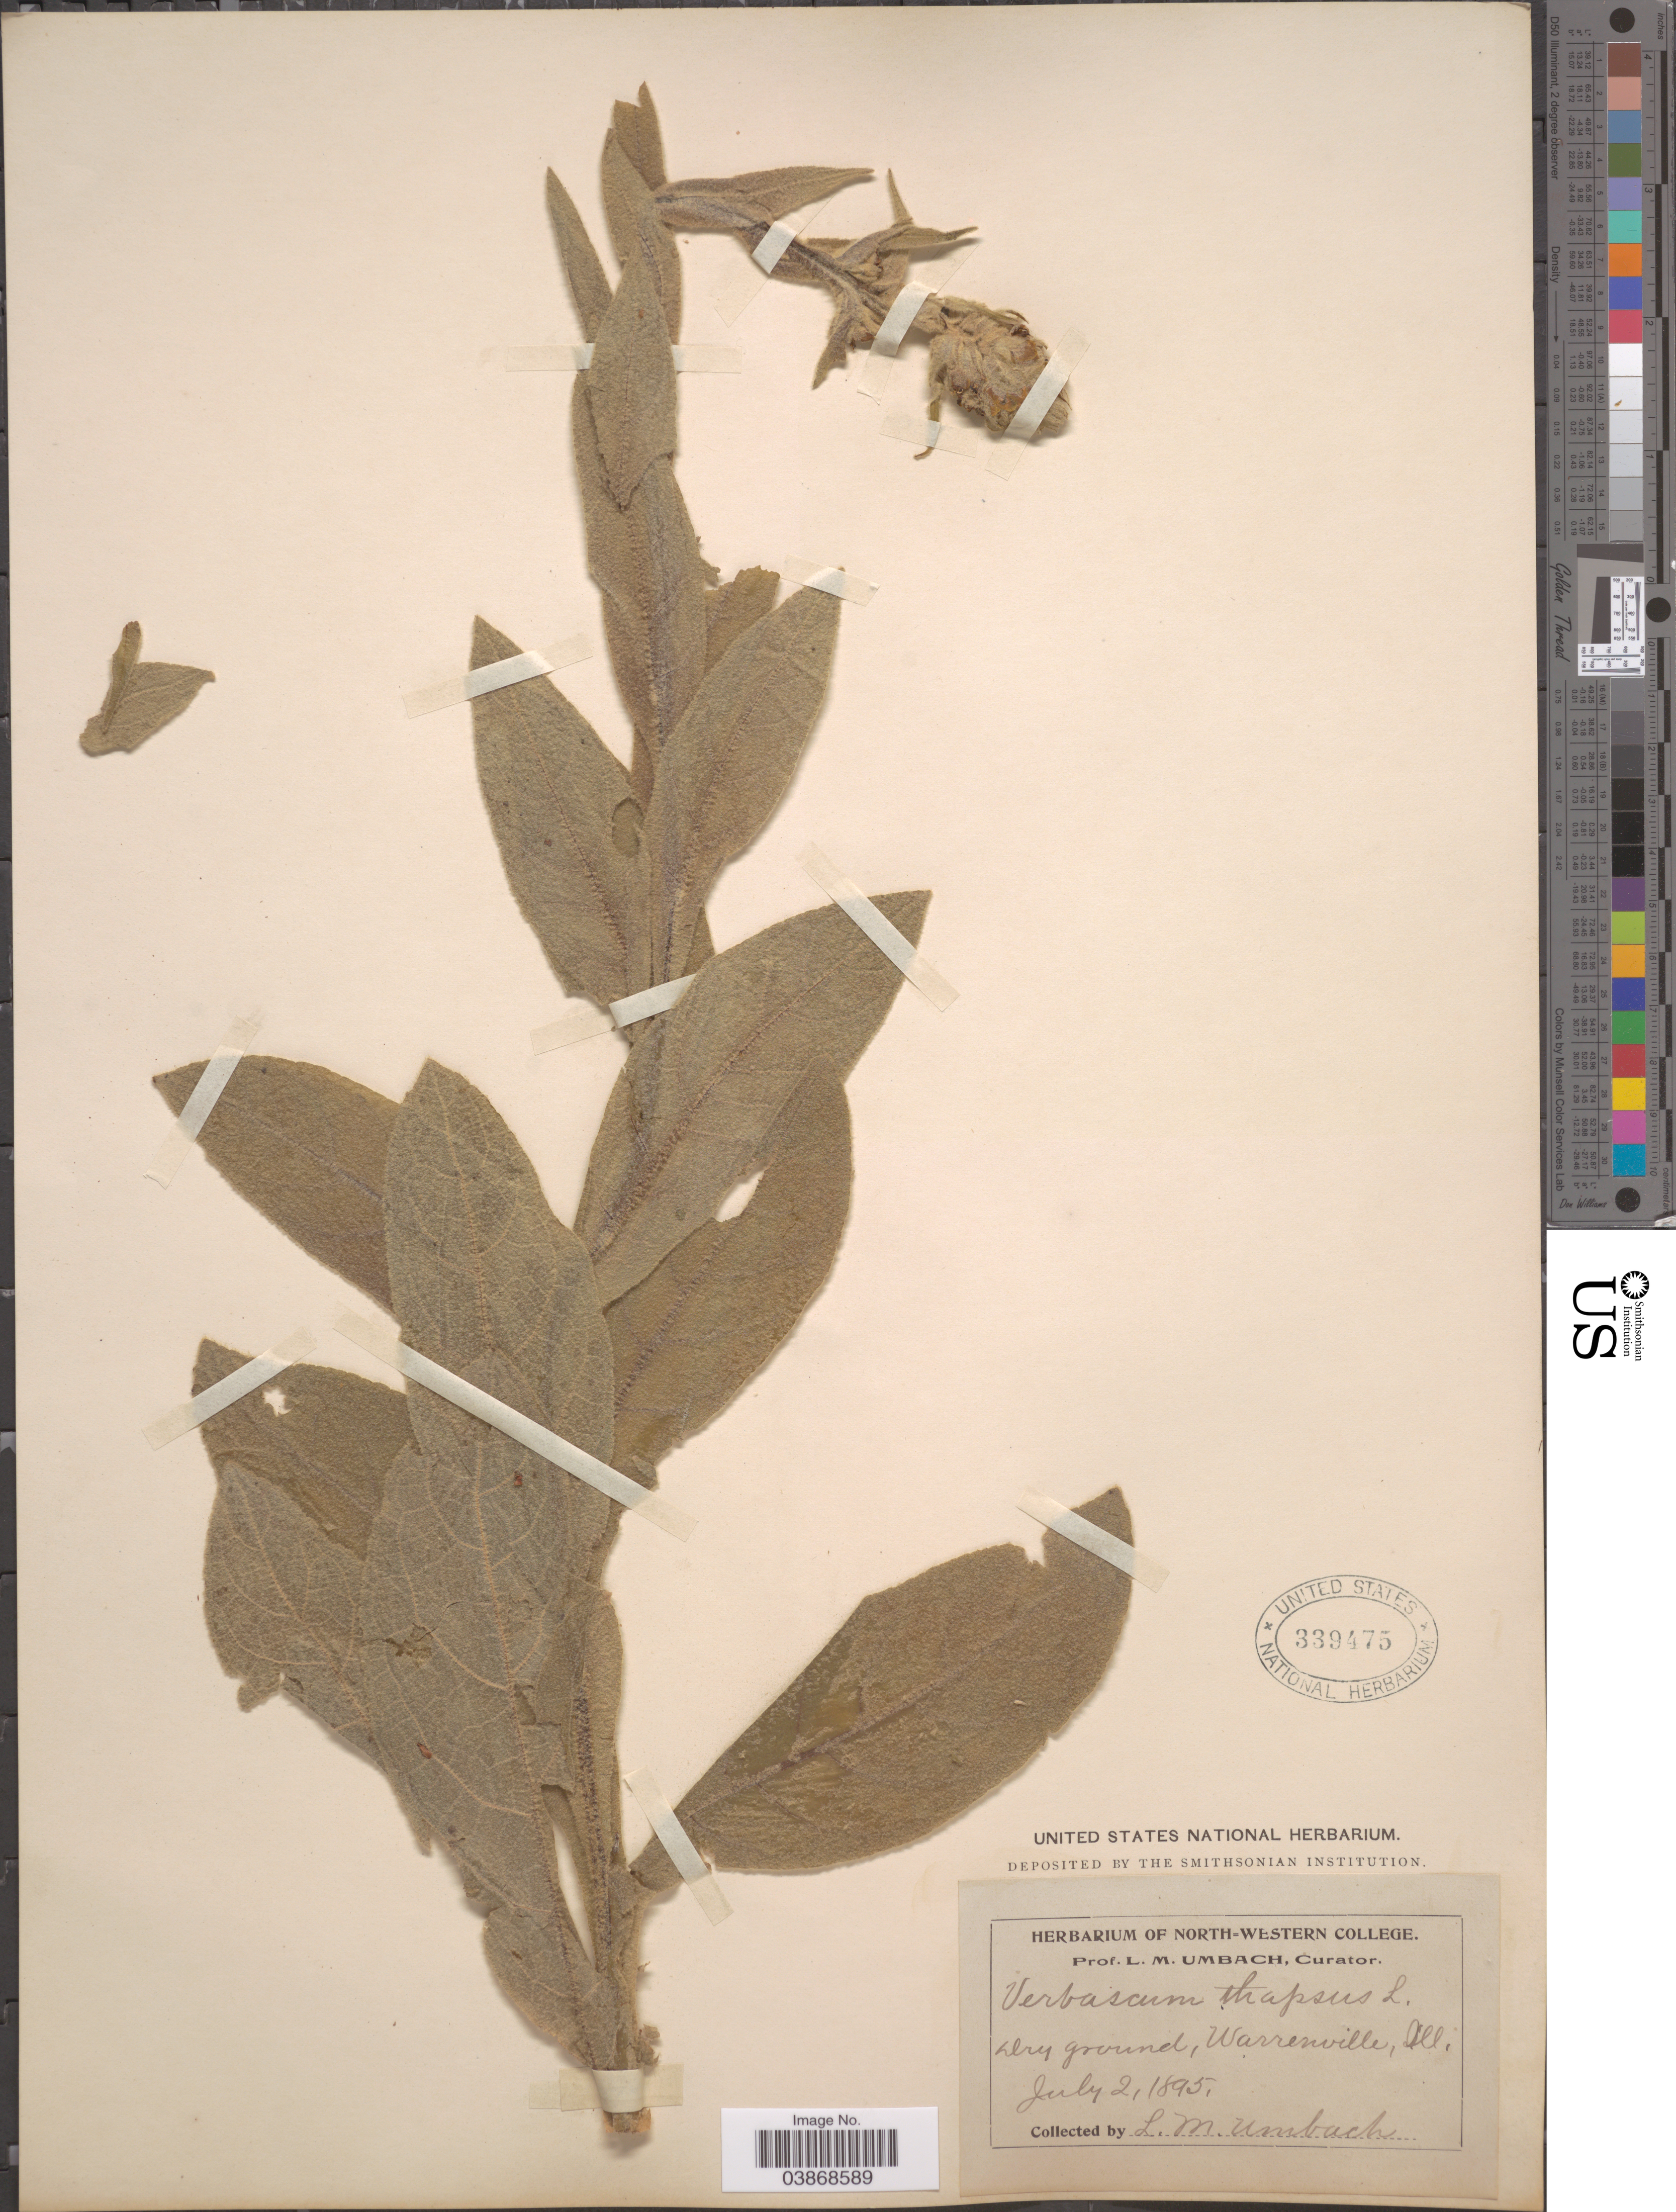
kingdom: Plantae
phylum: Tracheophyta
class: Magnoliopsida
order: Lamiales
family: Scrophulariaceae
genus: Verbascum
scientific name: Verbascum thapsus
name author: L.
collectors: L. M. Umbach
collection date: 1895-07-02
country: United States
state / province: Illinois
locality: Warrenville.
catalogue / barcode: US 339475